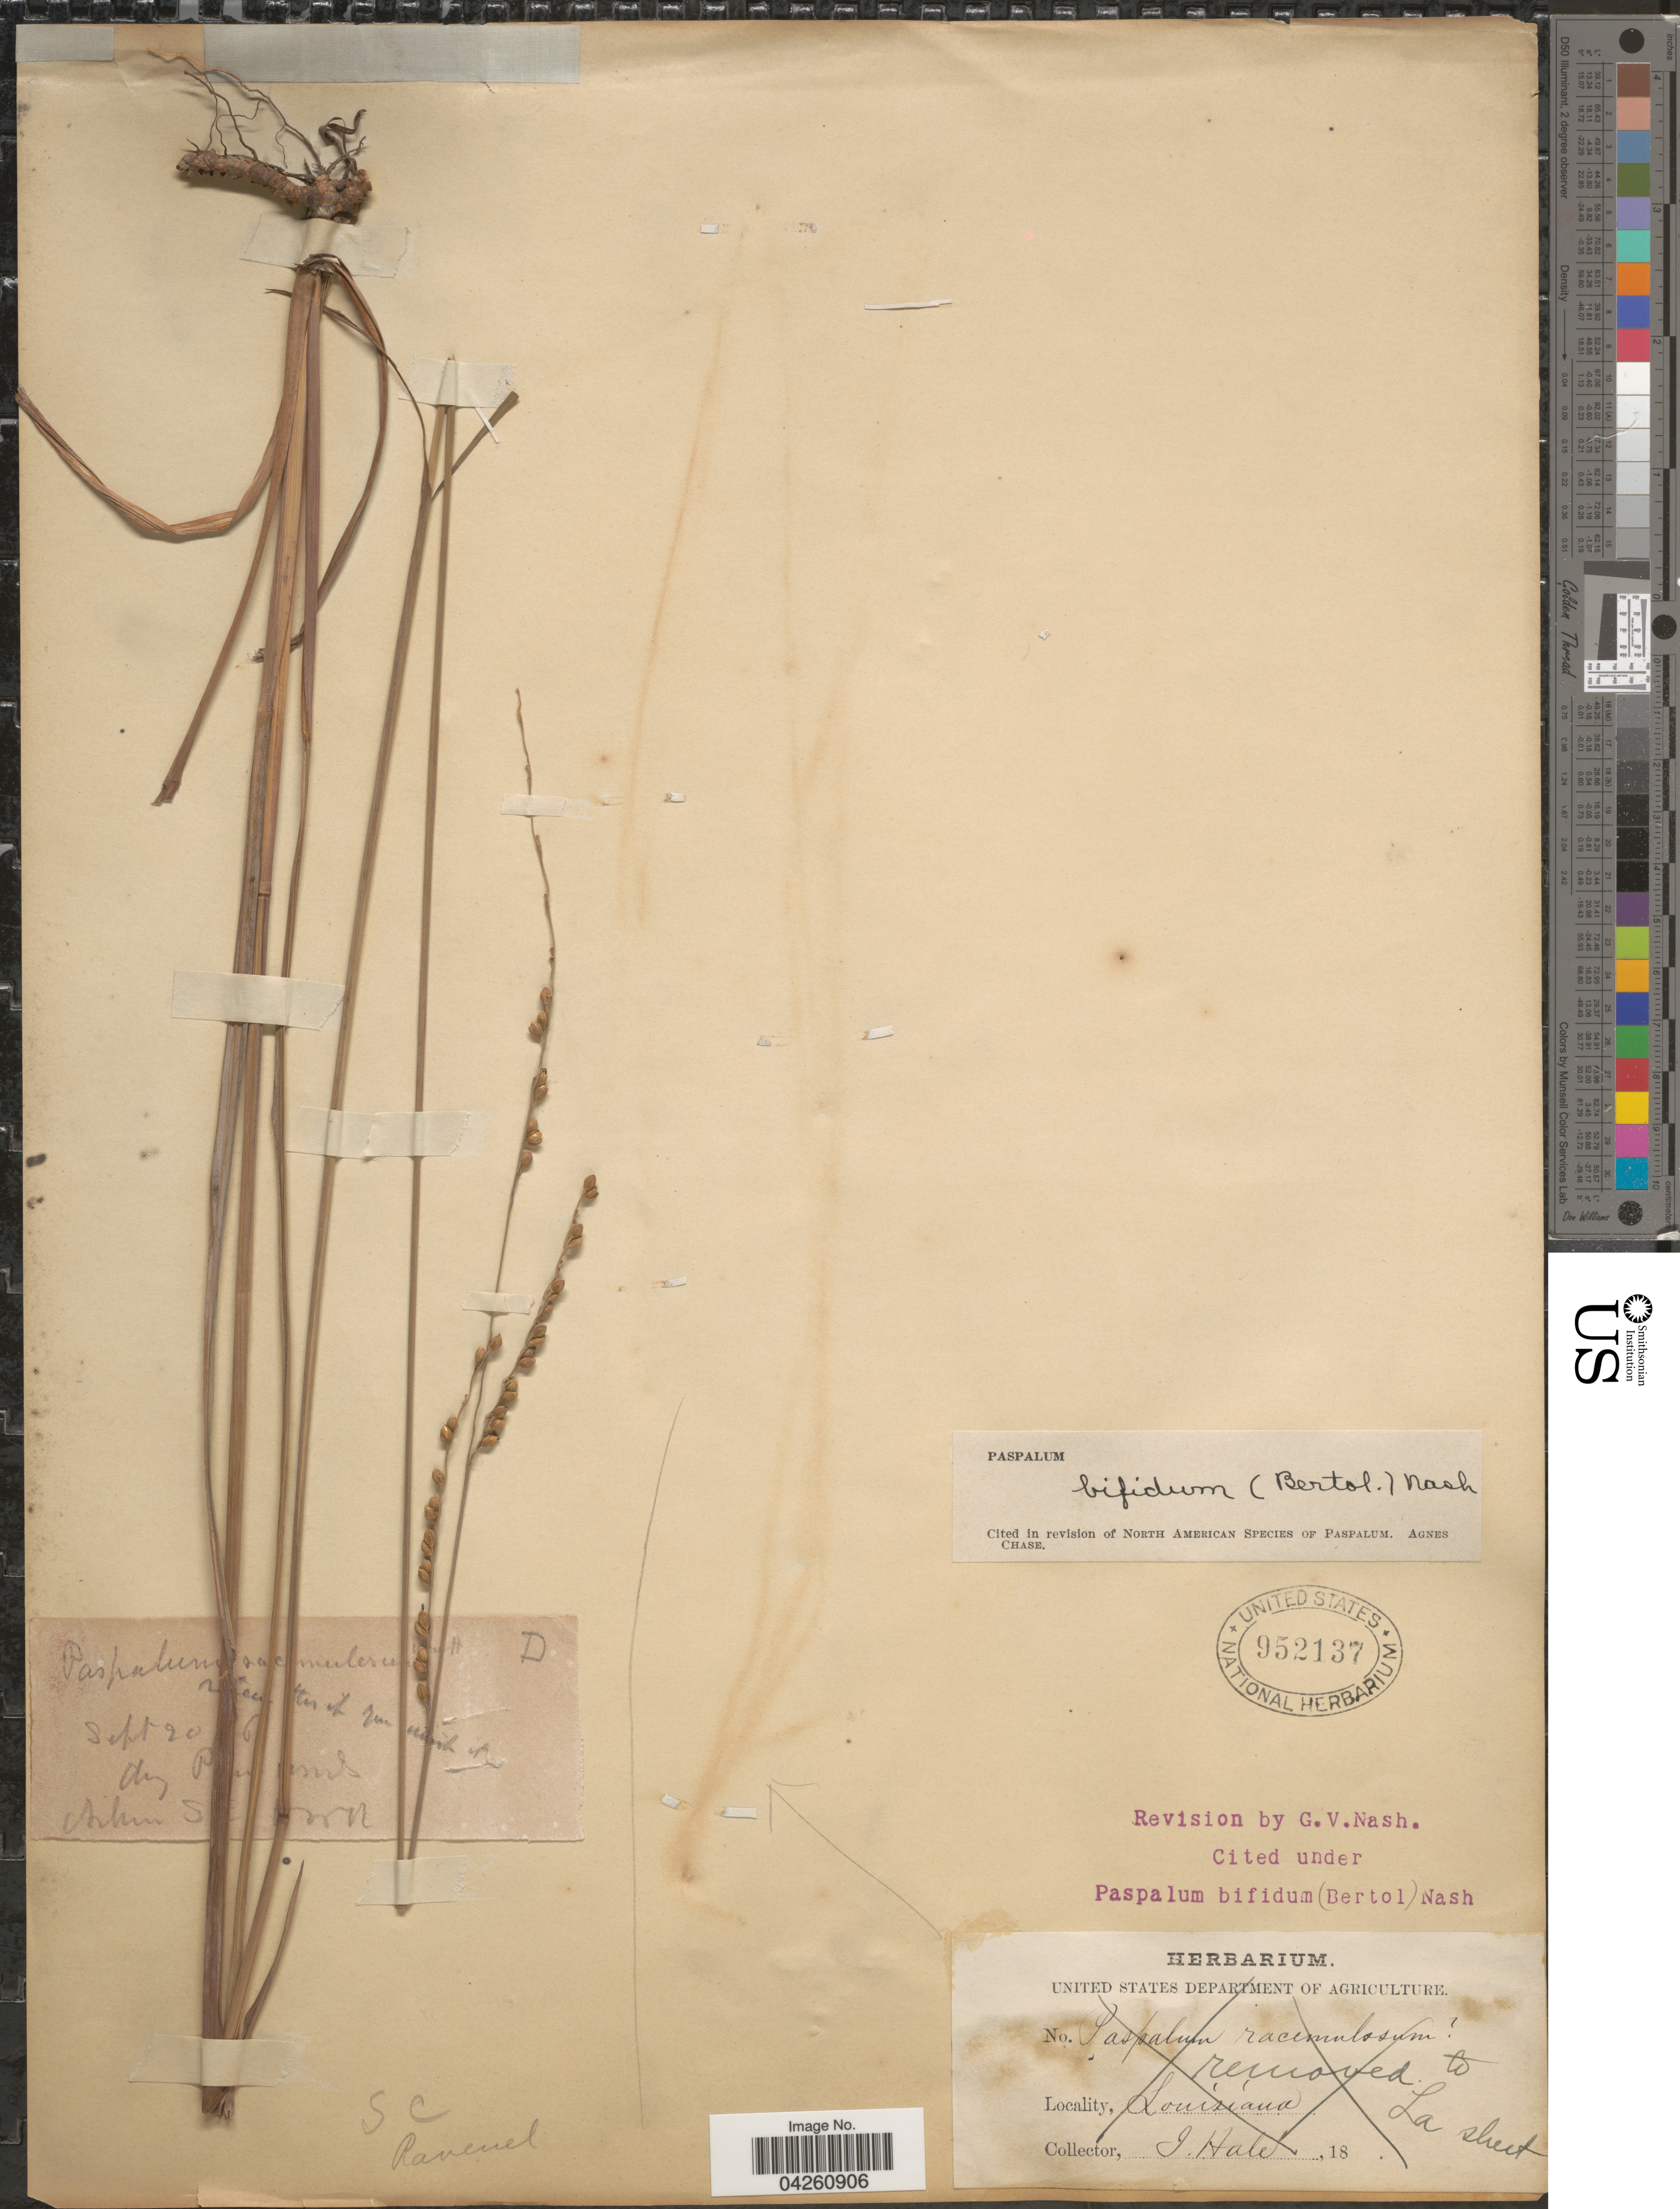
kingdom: Plantae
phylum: Tracheophyta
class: Liliopsida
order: Poales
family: Poaceae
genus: Paspalum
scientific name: Paspalum bifidum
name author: (Bertol.) Nash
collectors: H. W. R.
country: United States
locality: Aiken.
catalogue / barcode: US 952137